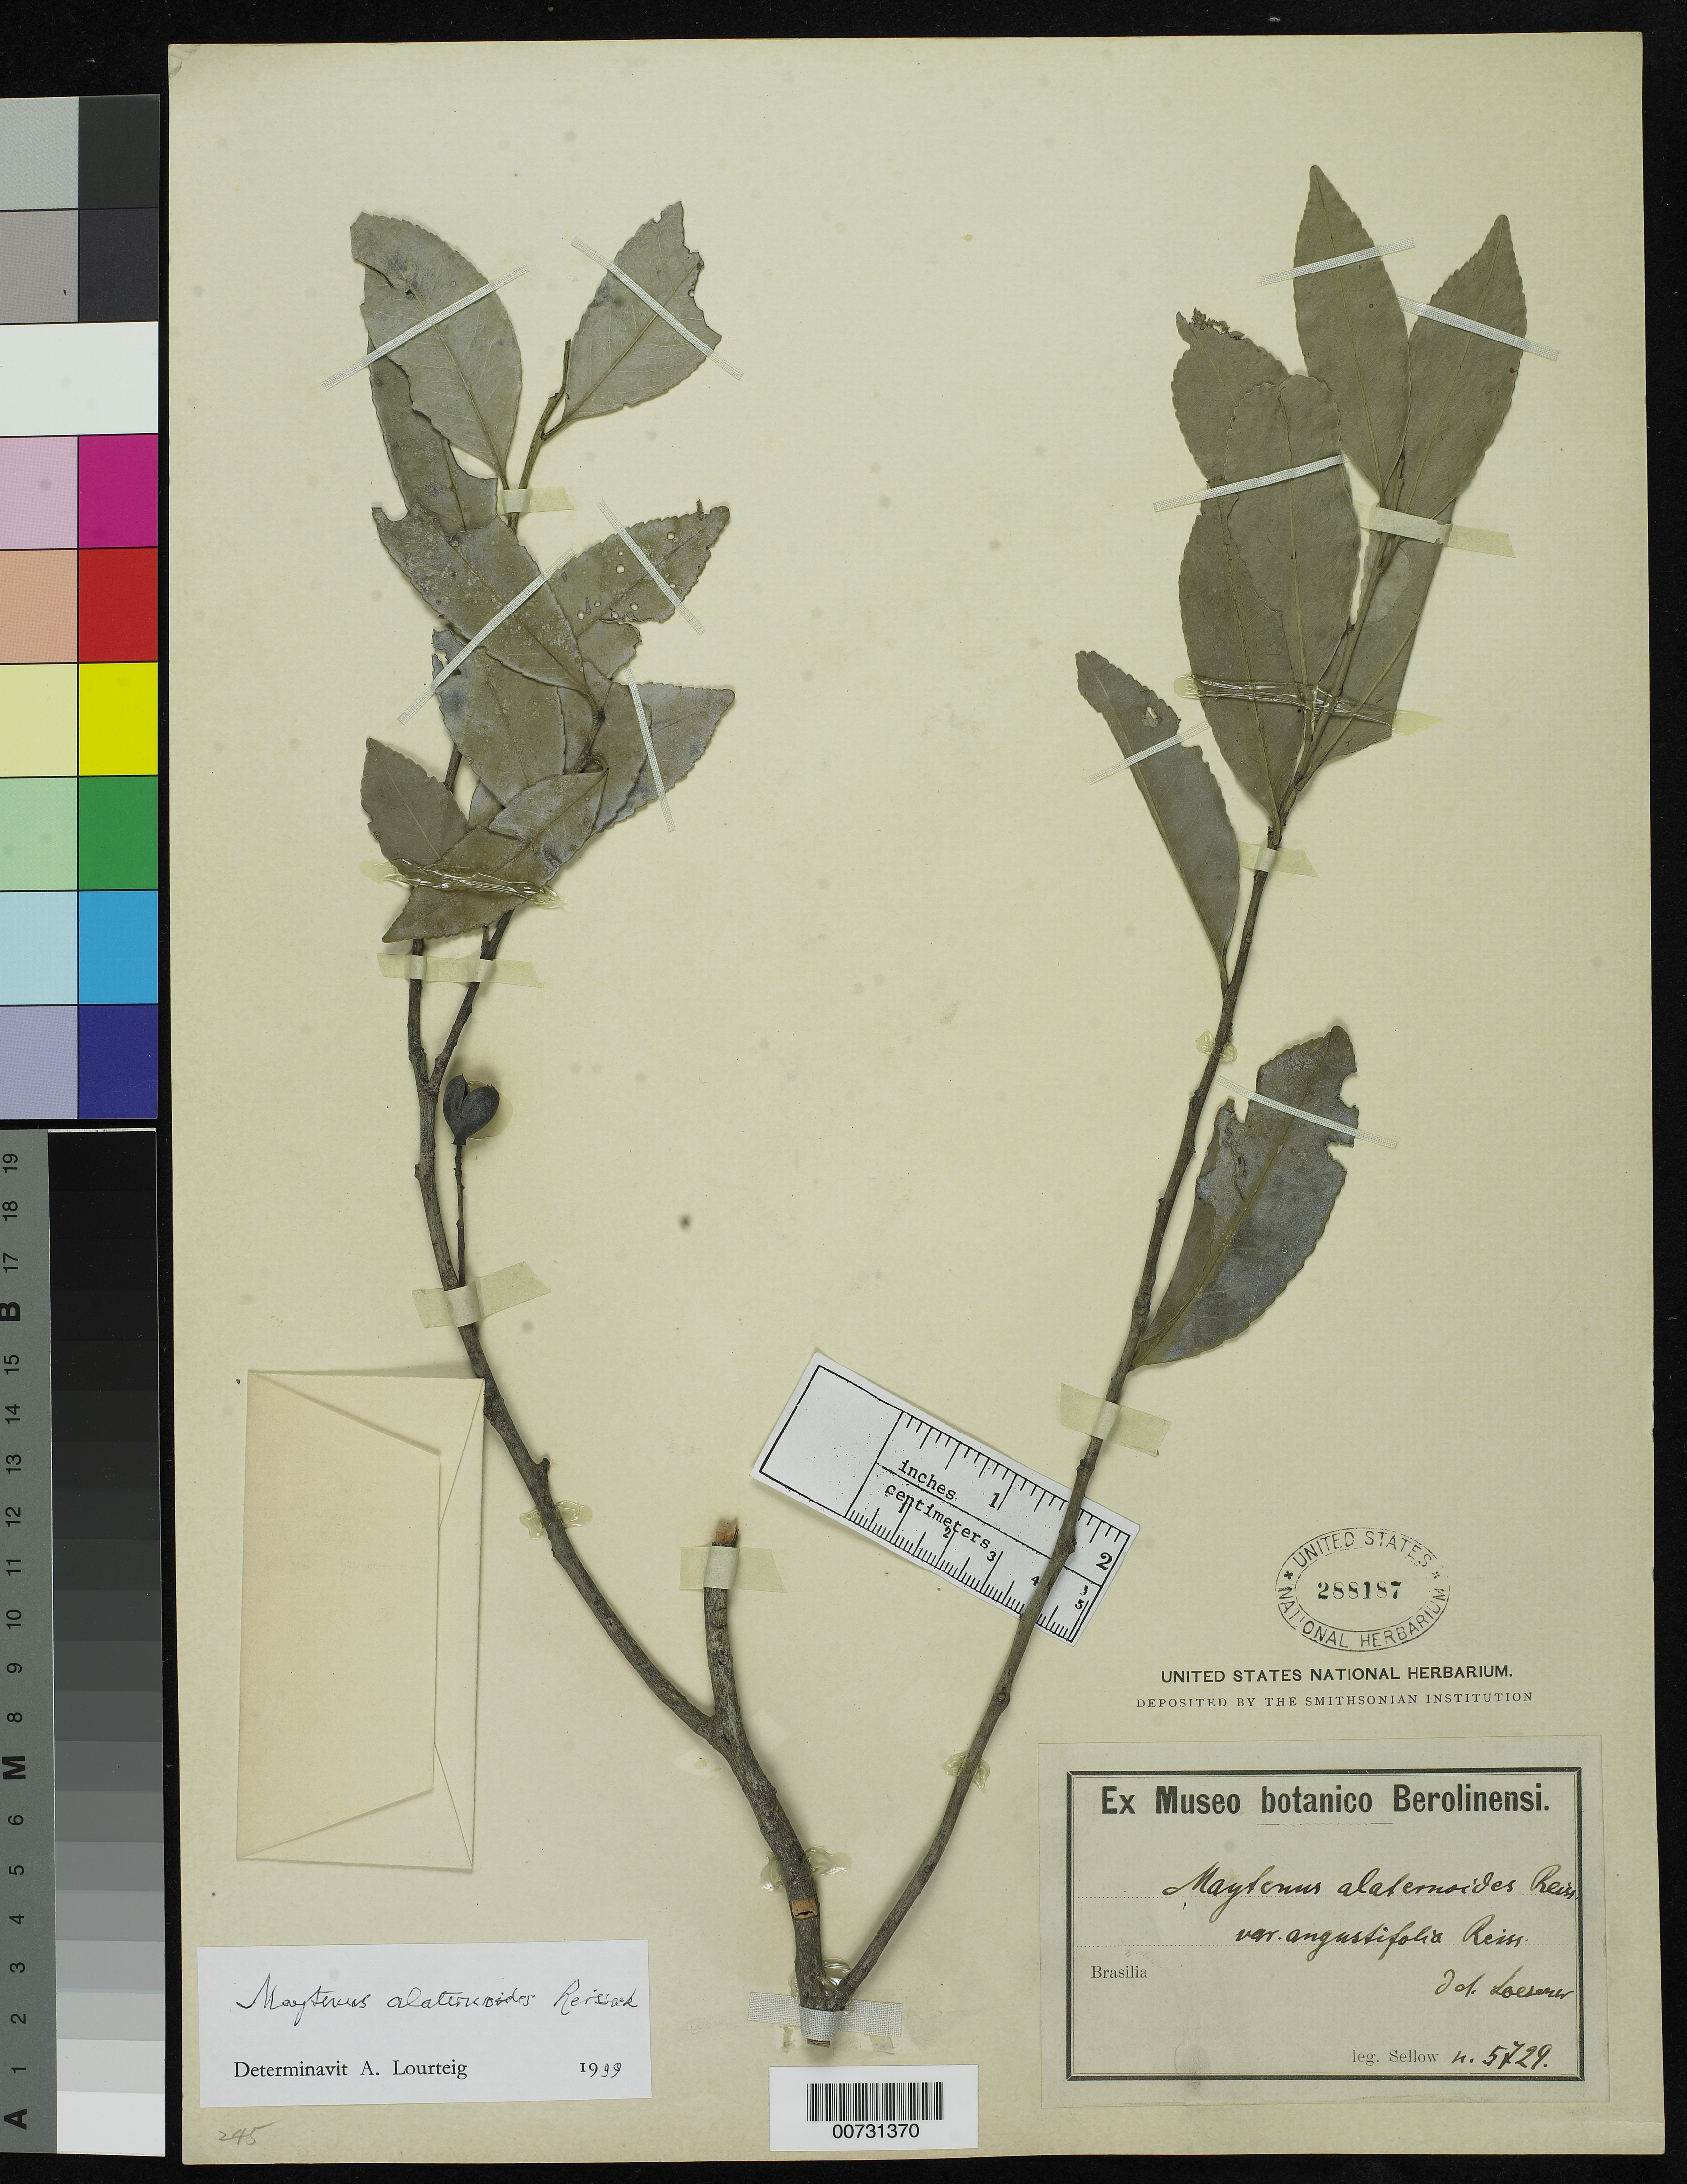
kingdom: Plantae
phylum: Tracheophyta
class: Magnoliopsida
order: Celastrales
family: Celastraceae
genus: Maytenus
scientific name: Maytenus alaternoides var. angustifolius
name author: Reissek in Mart.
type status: Possible Type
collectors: F. Sellow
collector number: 5729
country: Brazil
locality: "Brasilia".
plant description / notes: Species originally described with two varieties, neither indicated as typical var.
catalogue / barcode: US 288187